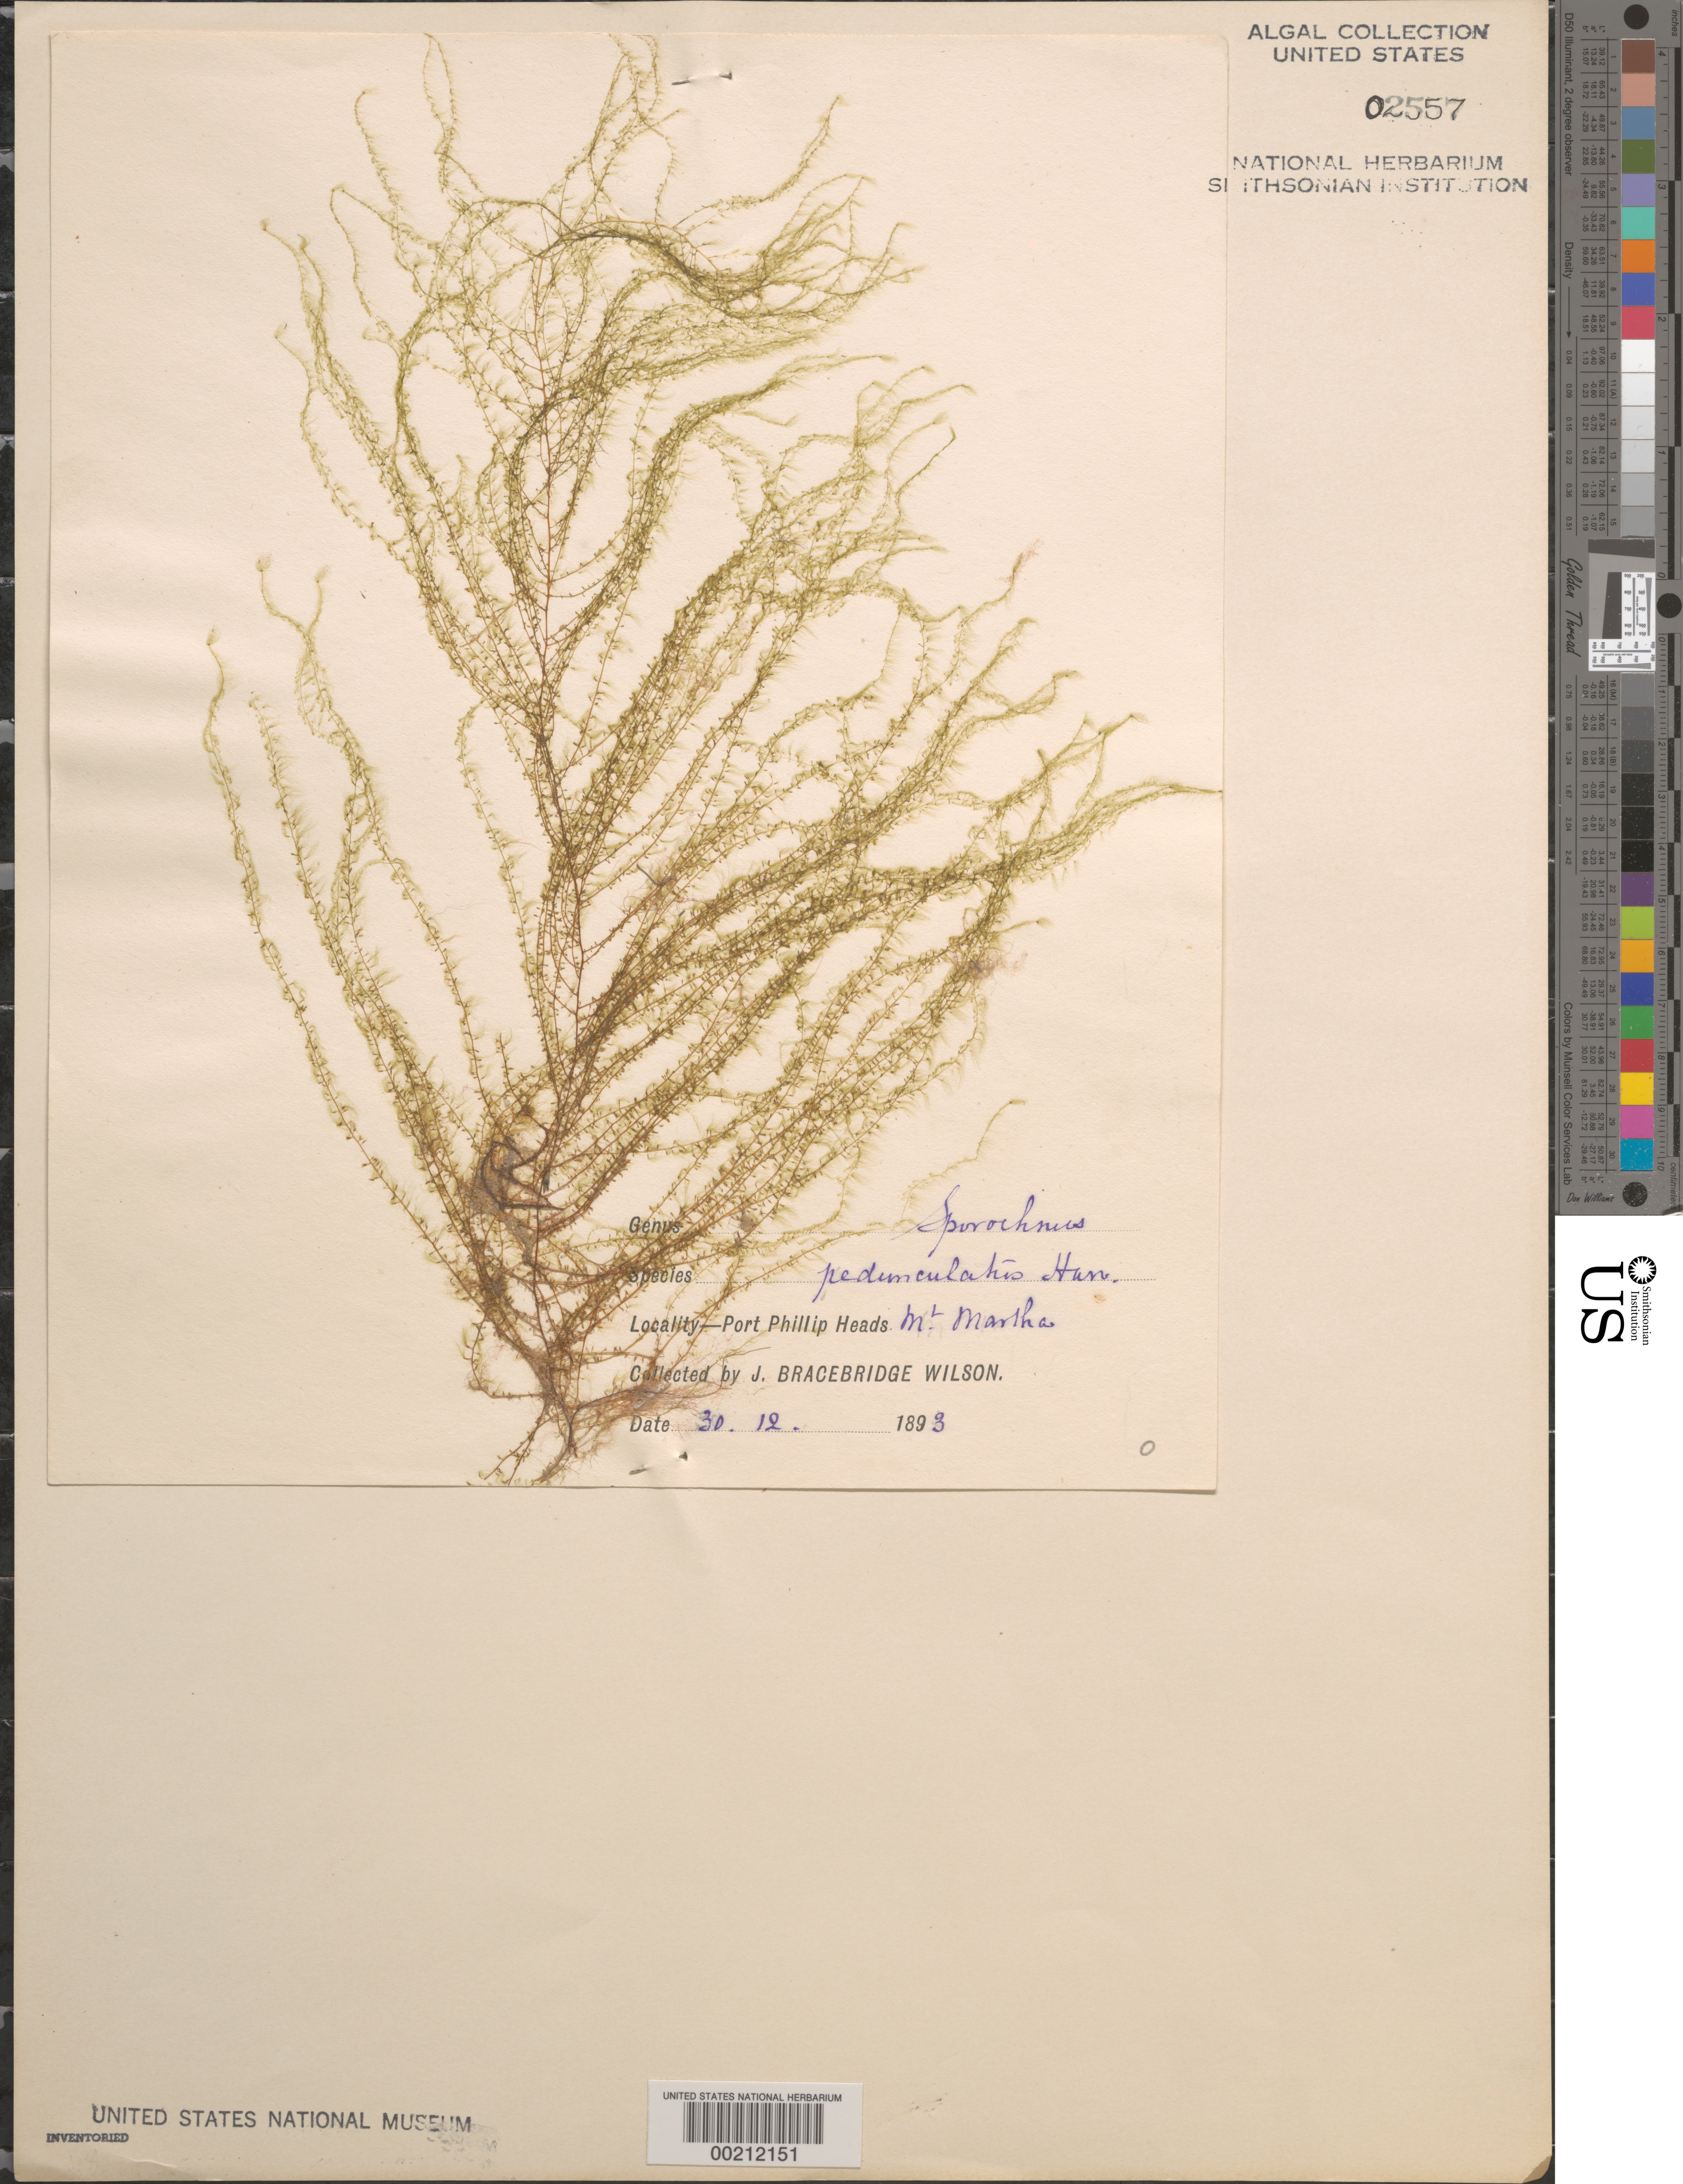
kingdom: Chromista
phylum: Ochrophyta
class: Phaeophyceae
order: Sporochnales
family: Sporochnaceae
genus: Sporochnus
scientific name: Sporochnus pedunculatus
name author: (Huds.) C. Agardh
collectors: J. B. Wilson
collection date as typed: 30 Dec 1893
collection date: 1893-12-30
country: Australia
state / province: Victoria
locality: Mount Martha, Port Phillip Heads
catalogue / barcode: US 2557